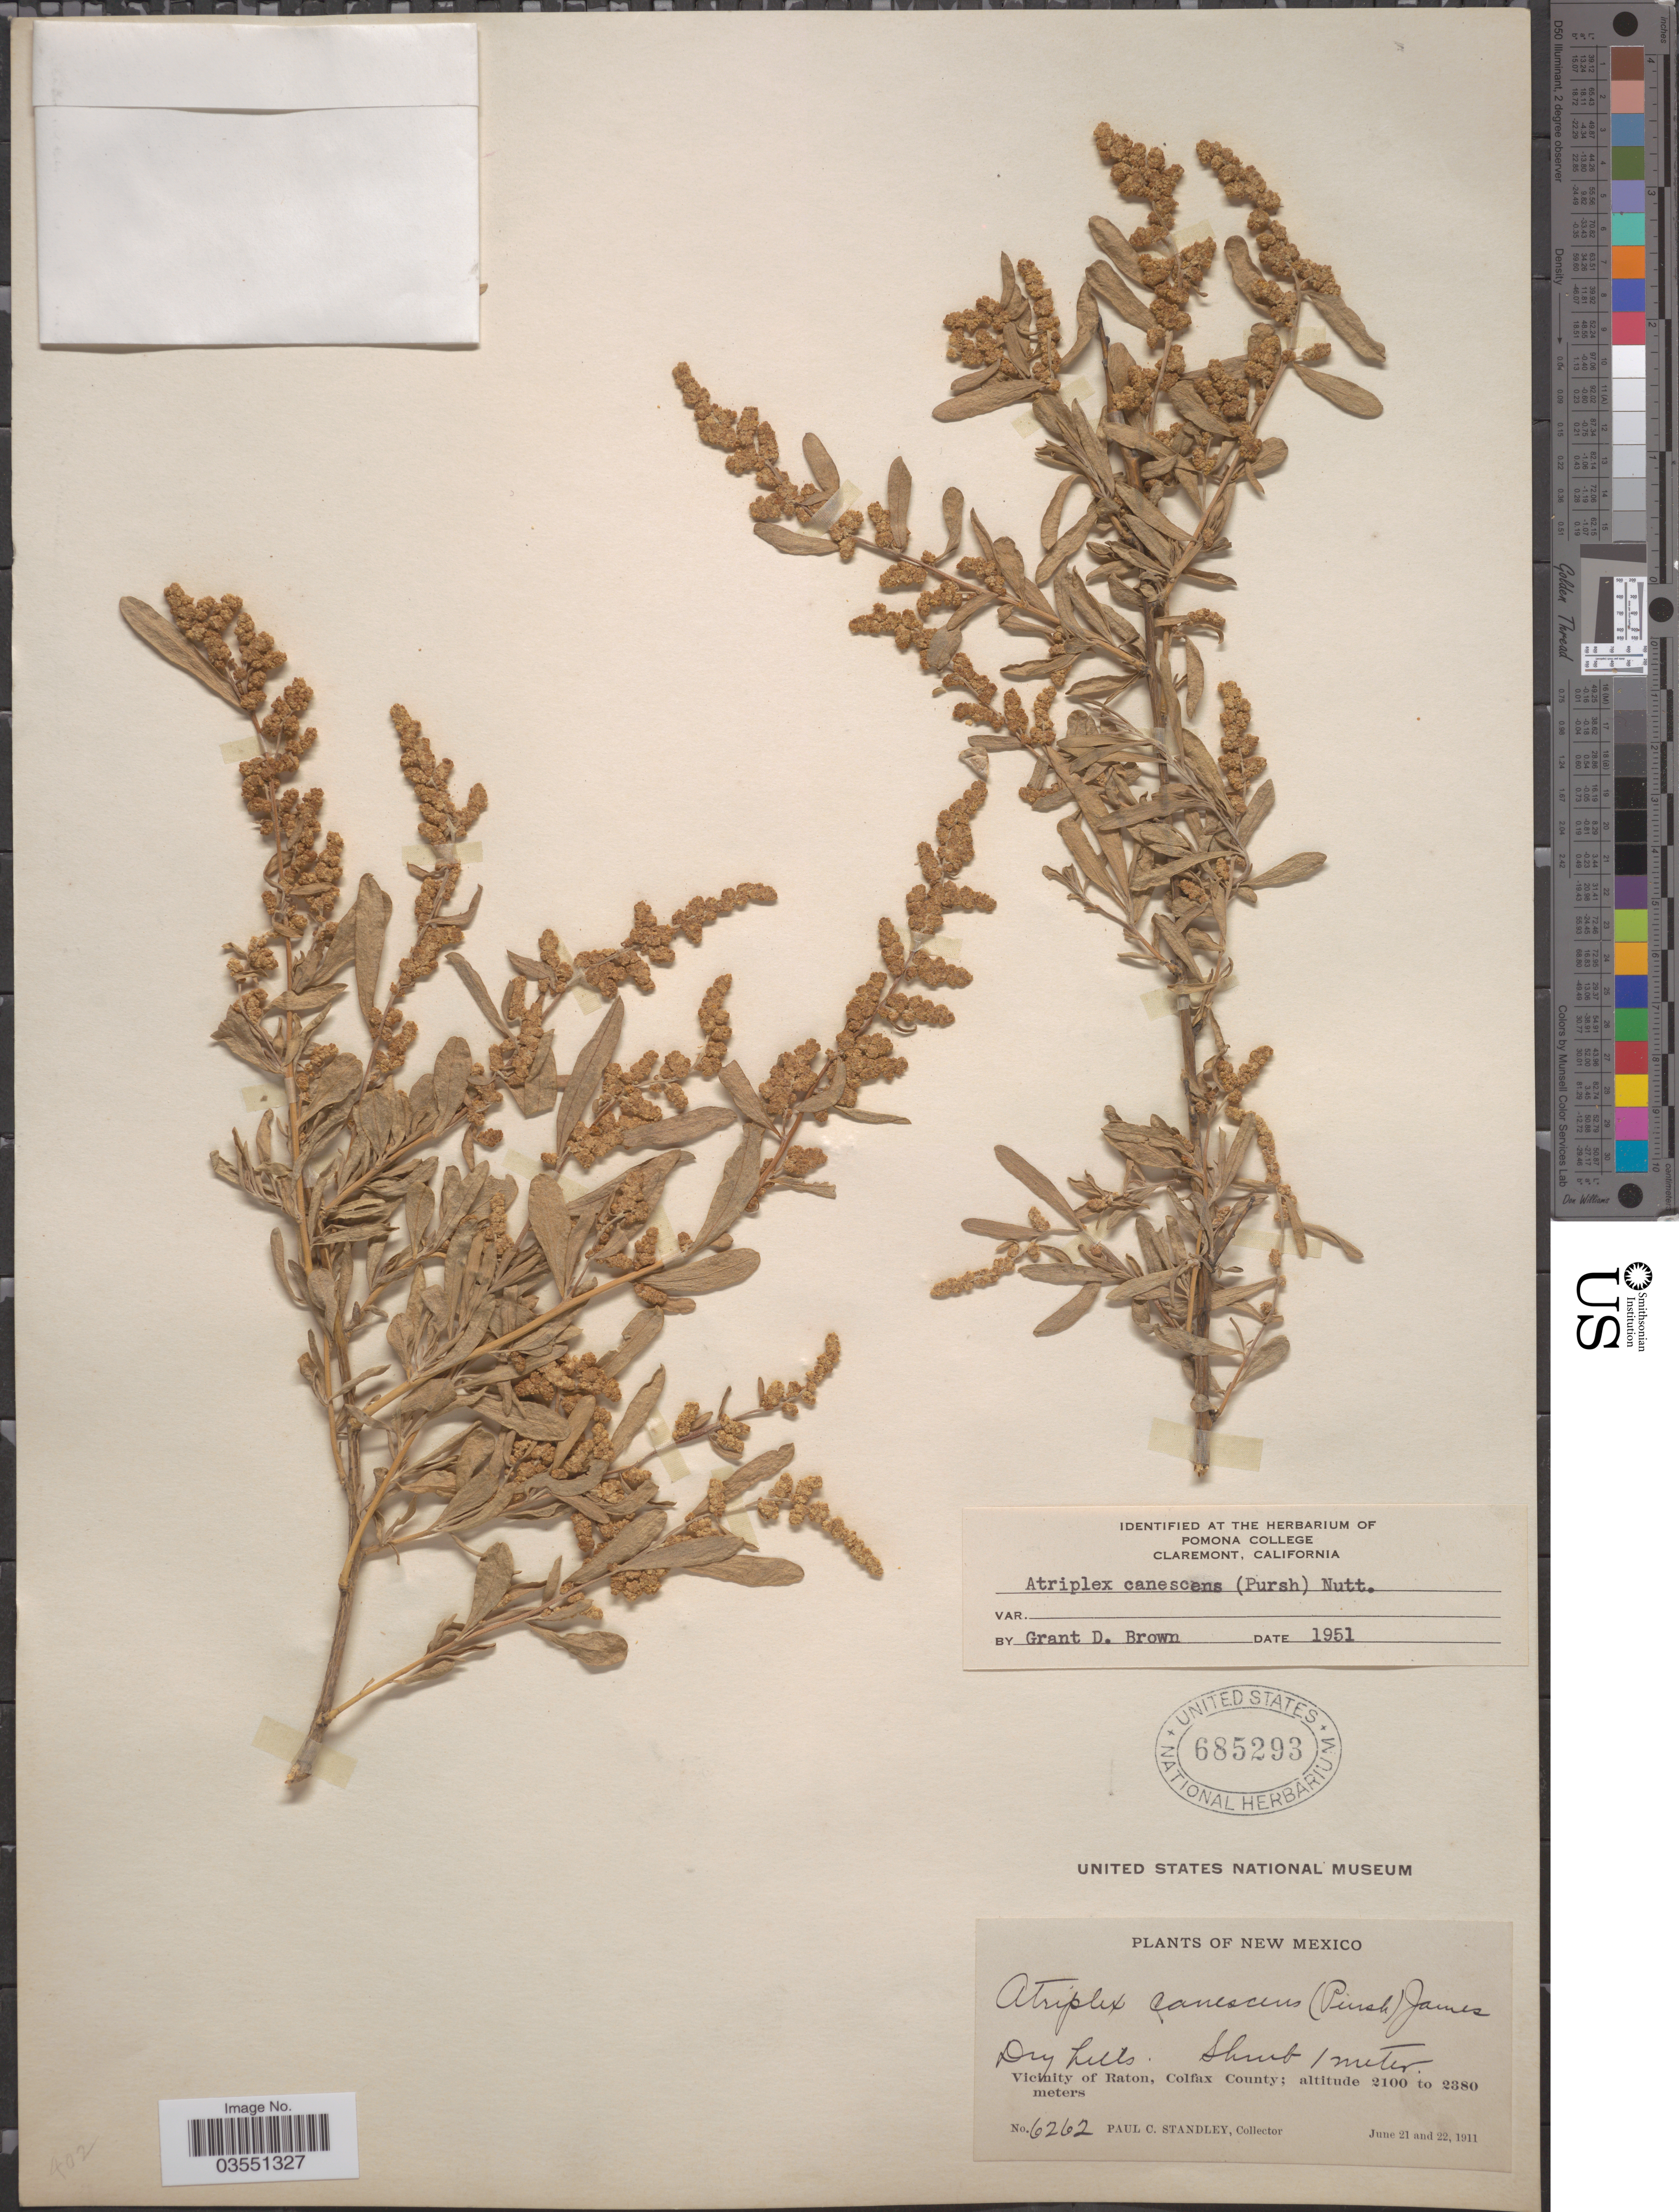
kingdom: Plantae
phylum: Tracheophyta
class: Magnoliopsida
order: Caryophyllales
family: Amaranthaceae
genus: Atriplex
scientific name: Atriplex canescens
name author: (Pursh) Nutt.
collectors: P. C. Standley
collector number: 6262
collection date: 1911-06-21/1911-06-22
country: United States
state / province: New Mexico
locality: Vicinity of Raton, Colfax County.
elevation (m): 2100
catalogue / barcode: US 685293